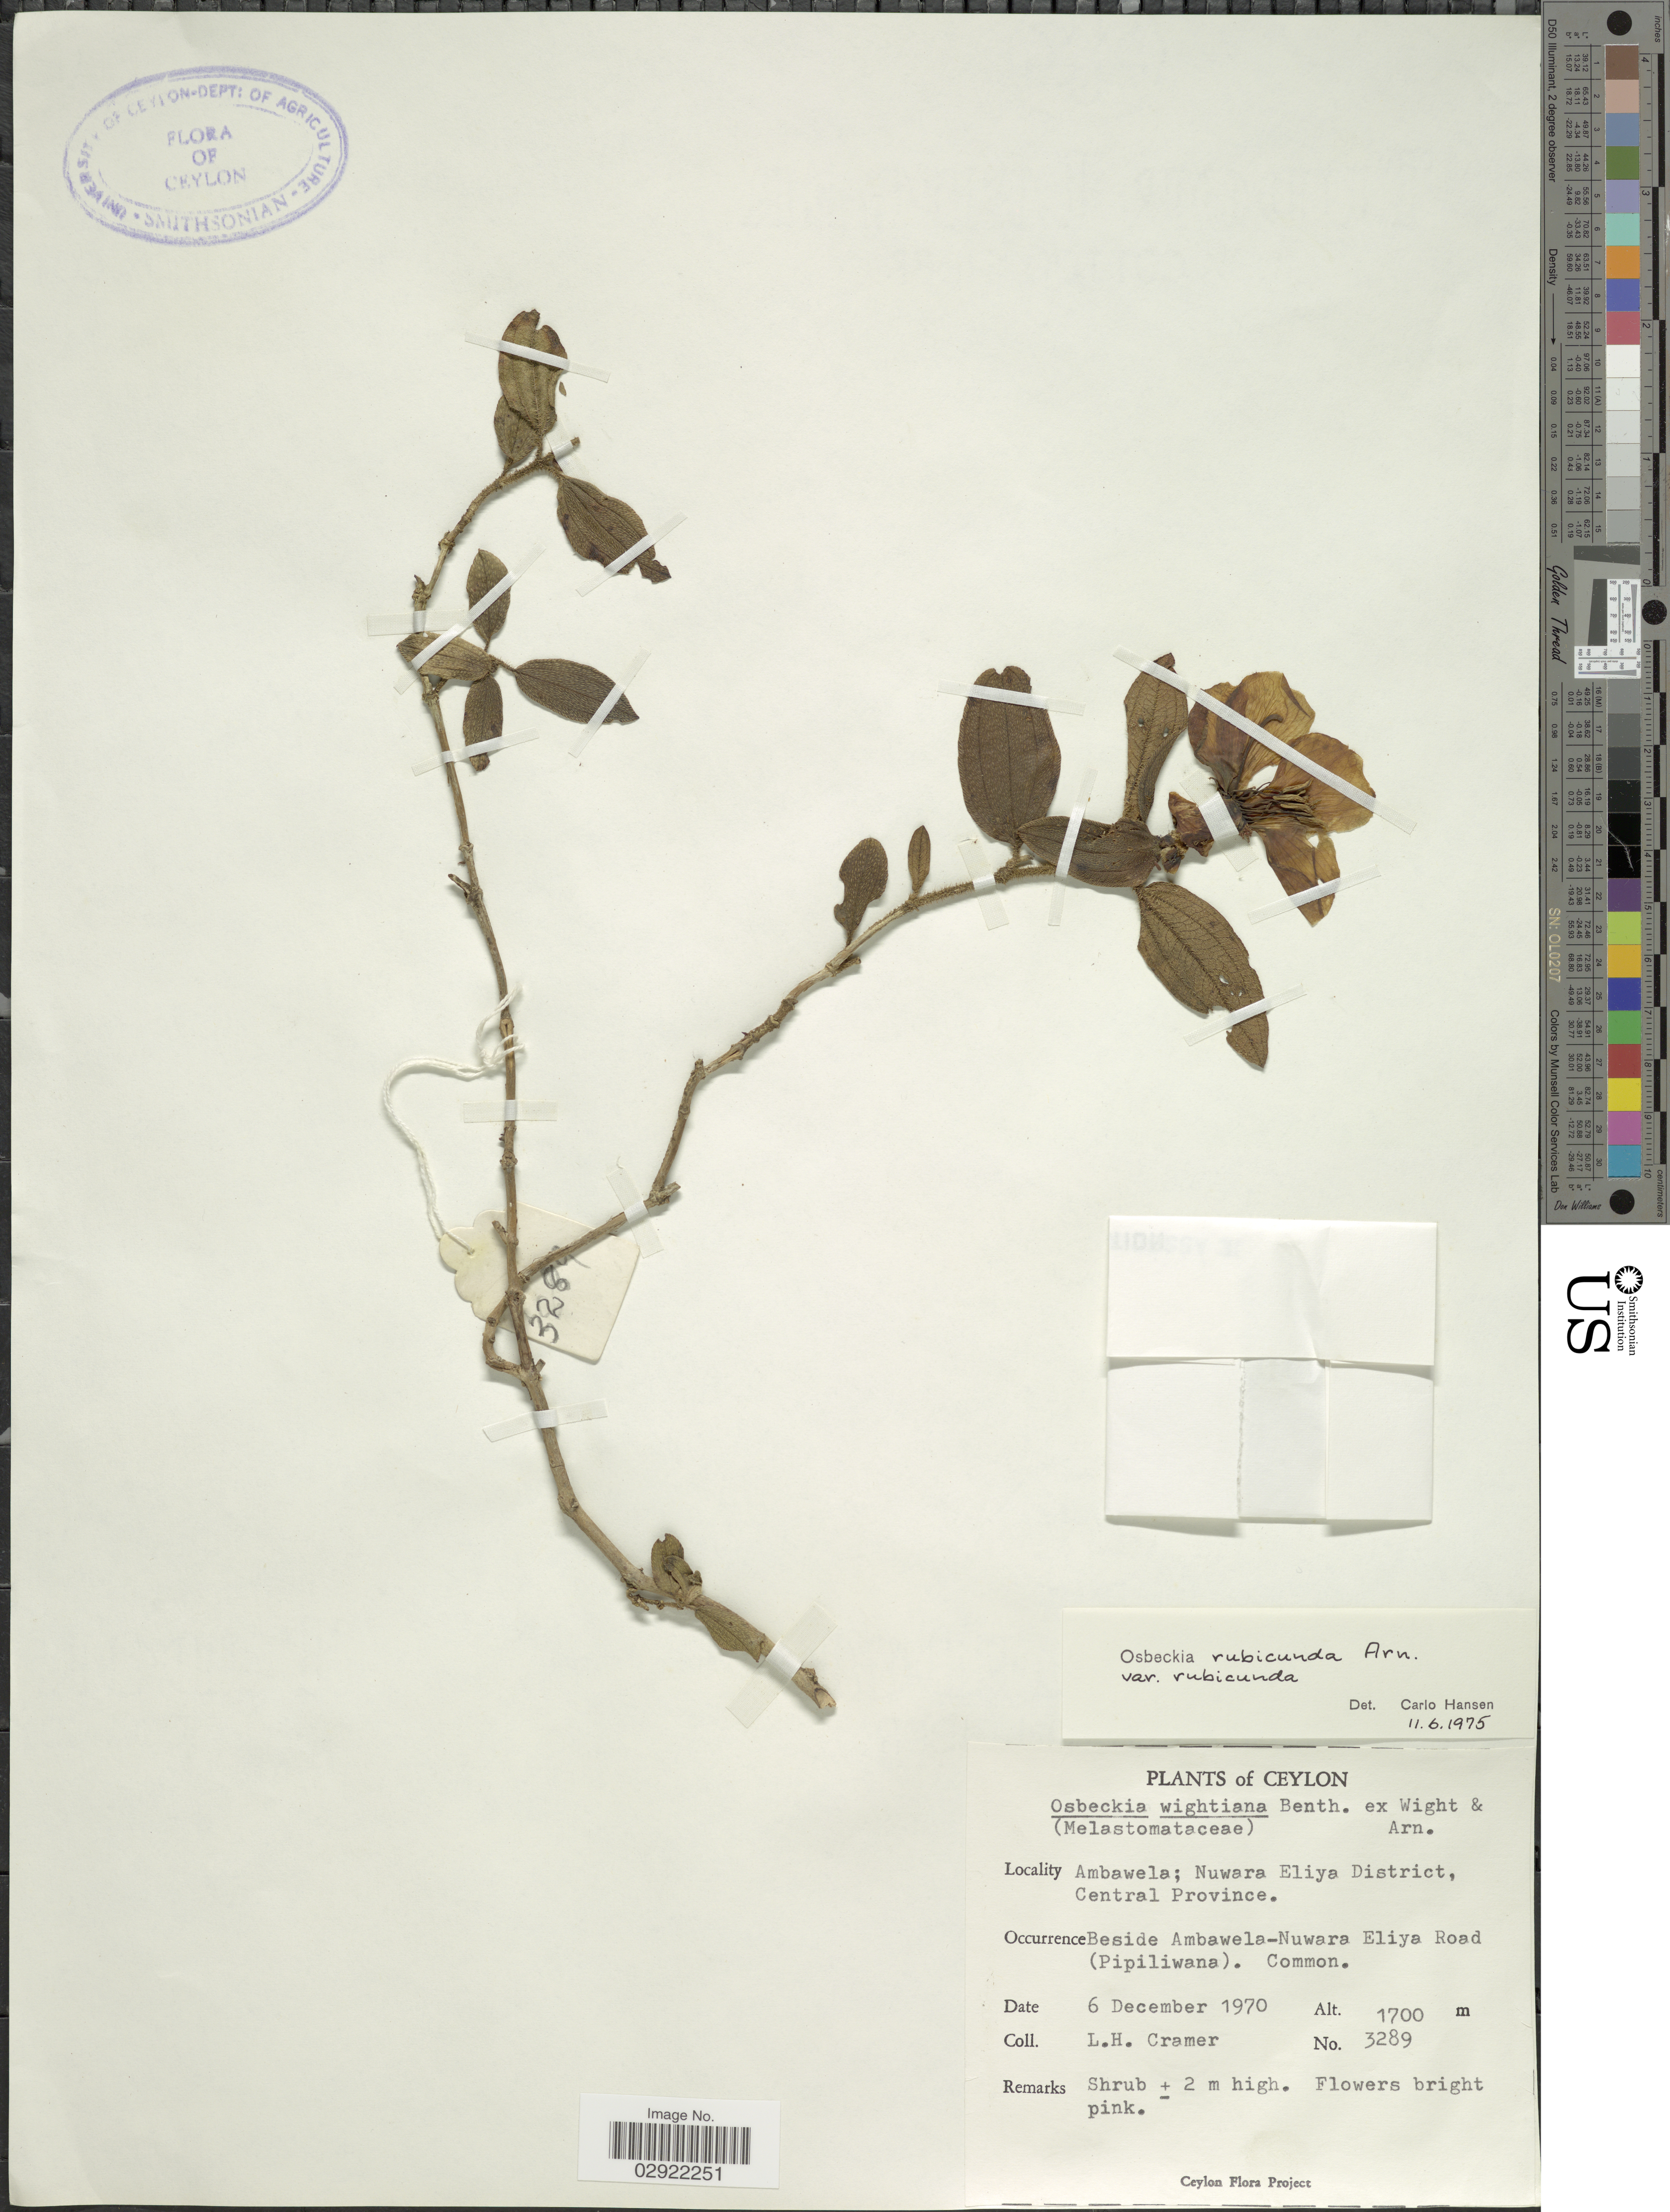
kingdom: Plantae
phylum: Tracheophyta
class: Magnoliopsida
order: Myrtales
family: Melastomataceae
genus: Osbeckia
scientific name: Osbeckia rubicunda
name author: Arn.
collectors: L. H. Cramer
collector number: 3289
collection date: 1970-12-06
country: Sri Lanka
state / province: Central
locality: Ceylon. Ambawela; Nuwara Eliya District. Beside Ambawela-Nuwara Eliya Road (Pipiliwana).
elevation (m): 1700